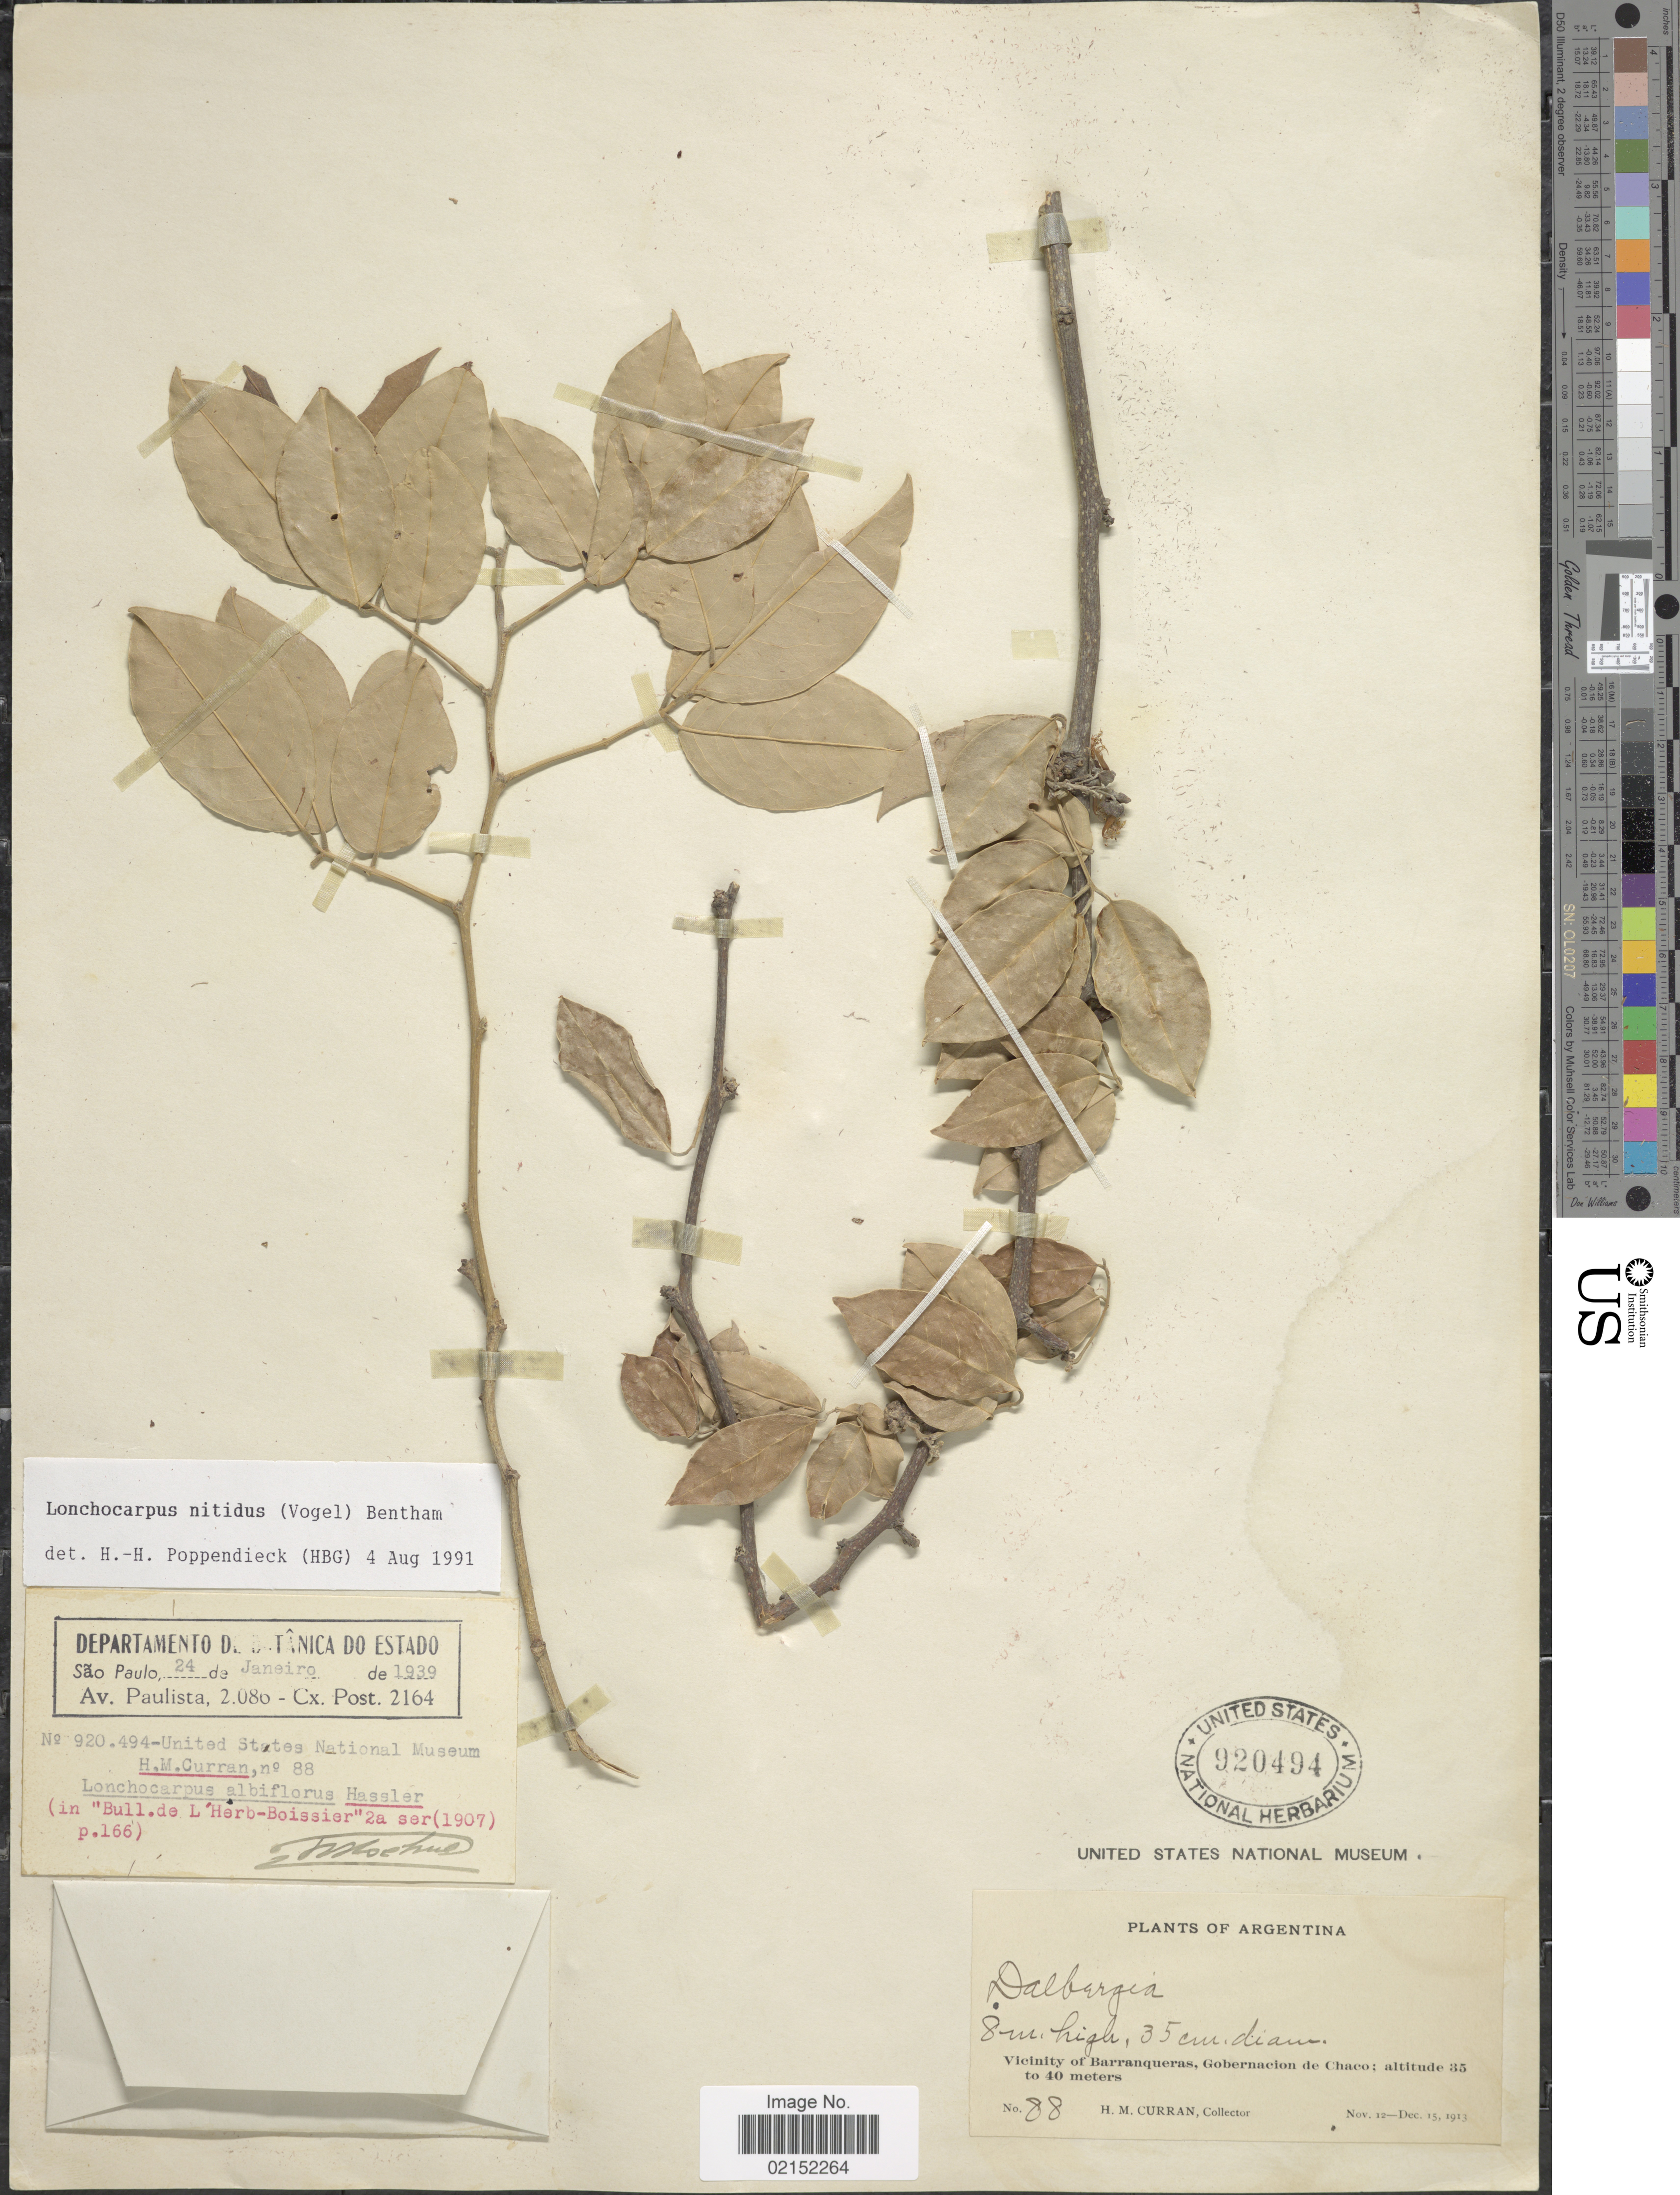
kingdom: Plantae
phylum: Tracheophyta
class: Magnoliopsida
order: Fabales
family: Fabaceae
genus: Lonchocarpus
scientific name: Lonchocarpus nitidus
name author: (Vogel) Benth.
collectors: H. M. Curran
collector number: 88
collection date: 1913-11-12/1913-12-15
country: Argentina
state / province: Chaco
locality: Vicinity of Barraqueras, Gobernacion de Chaco.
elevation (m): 35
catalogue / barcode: US 920494